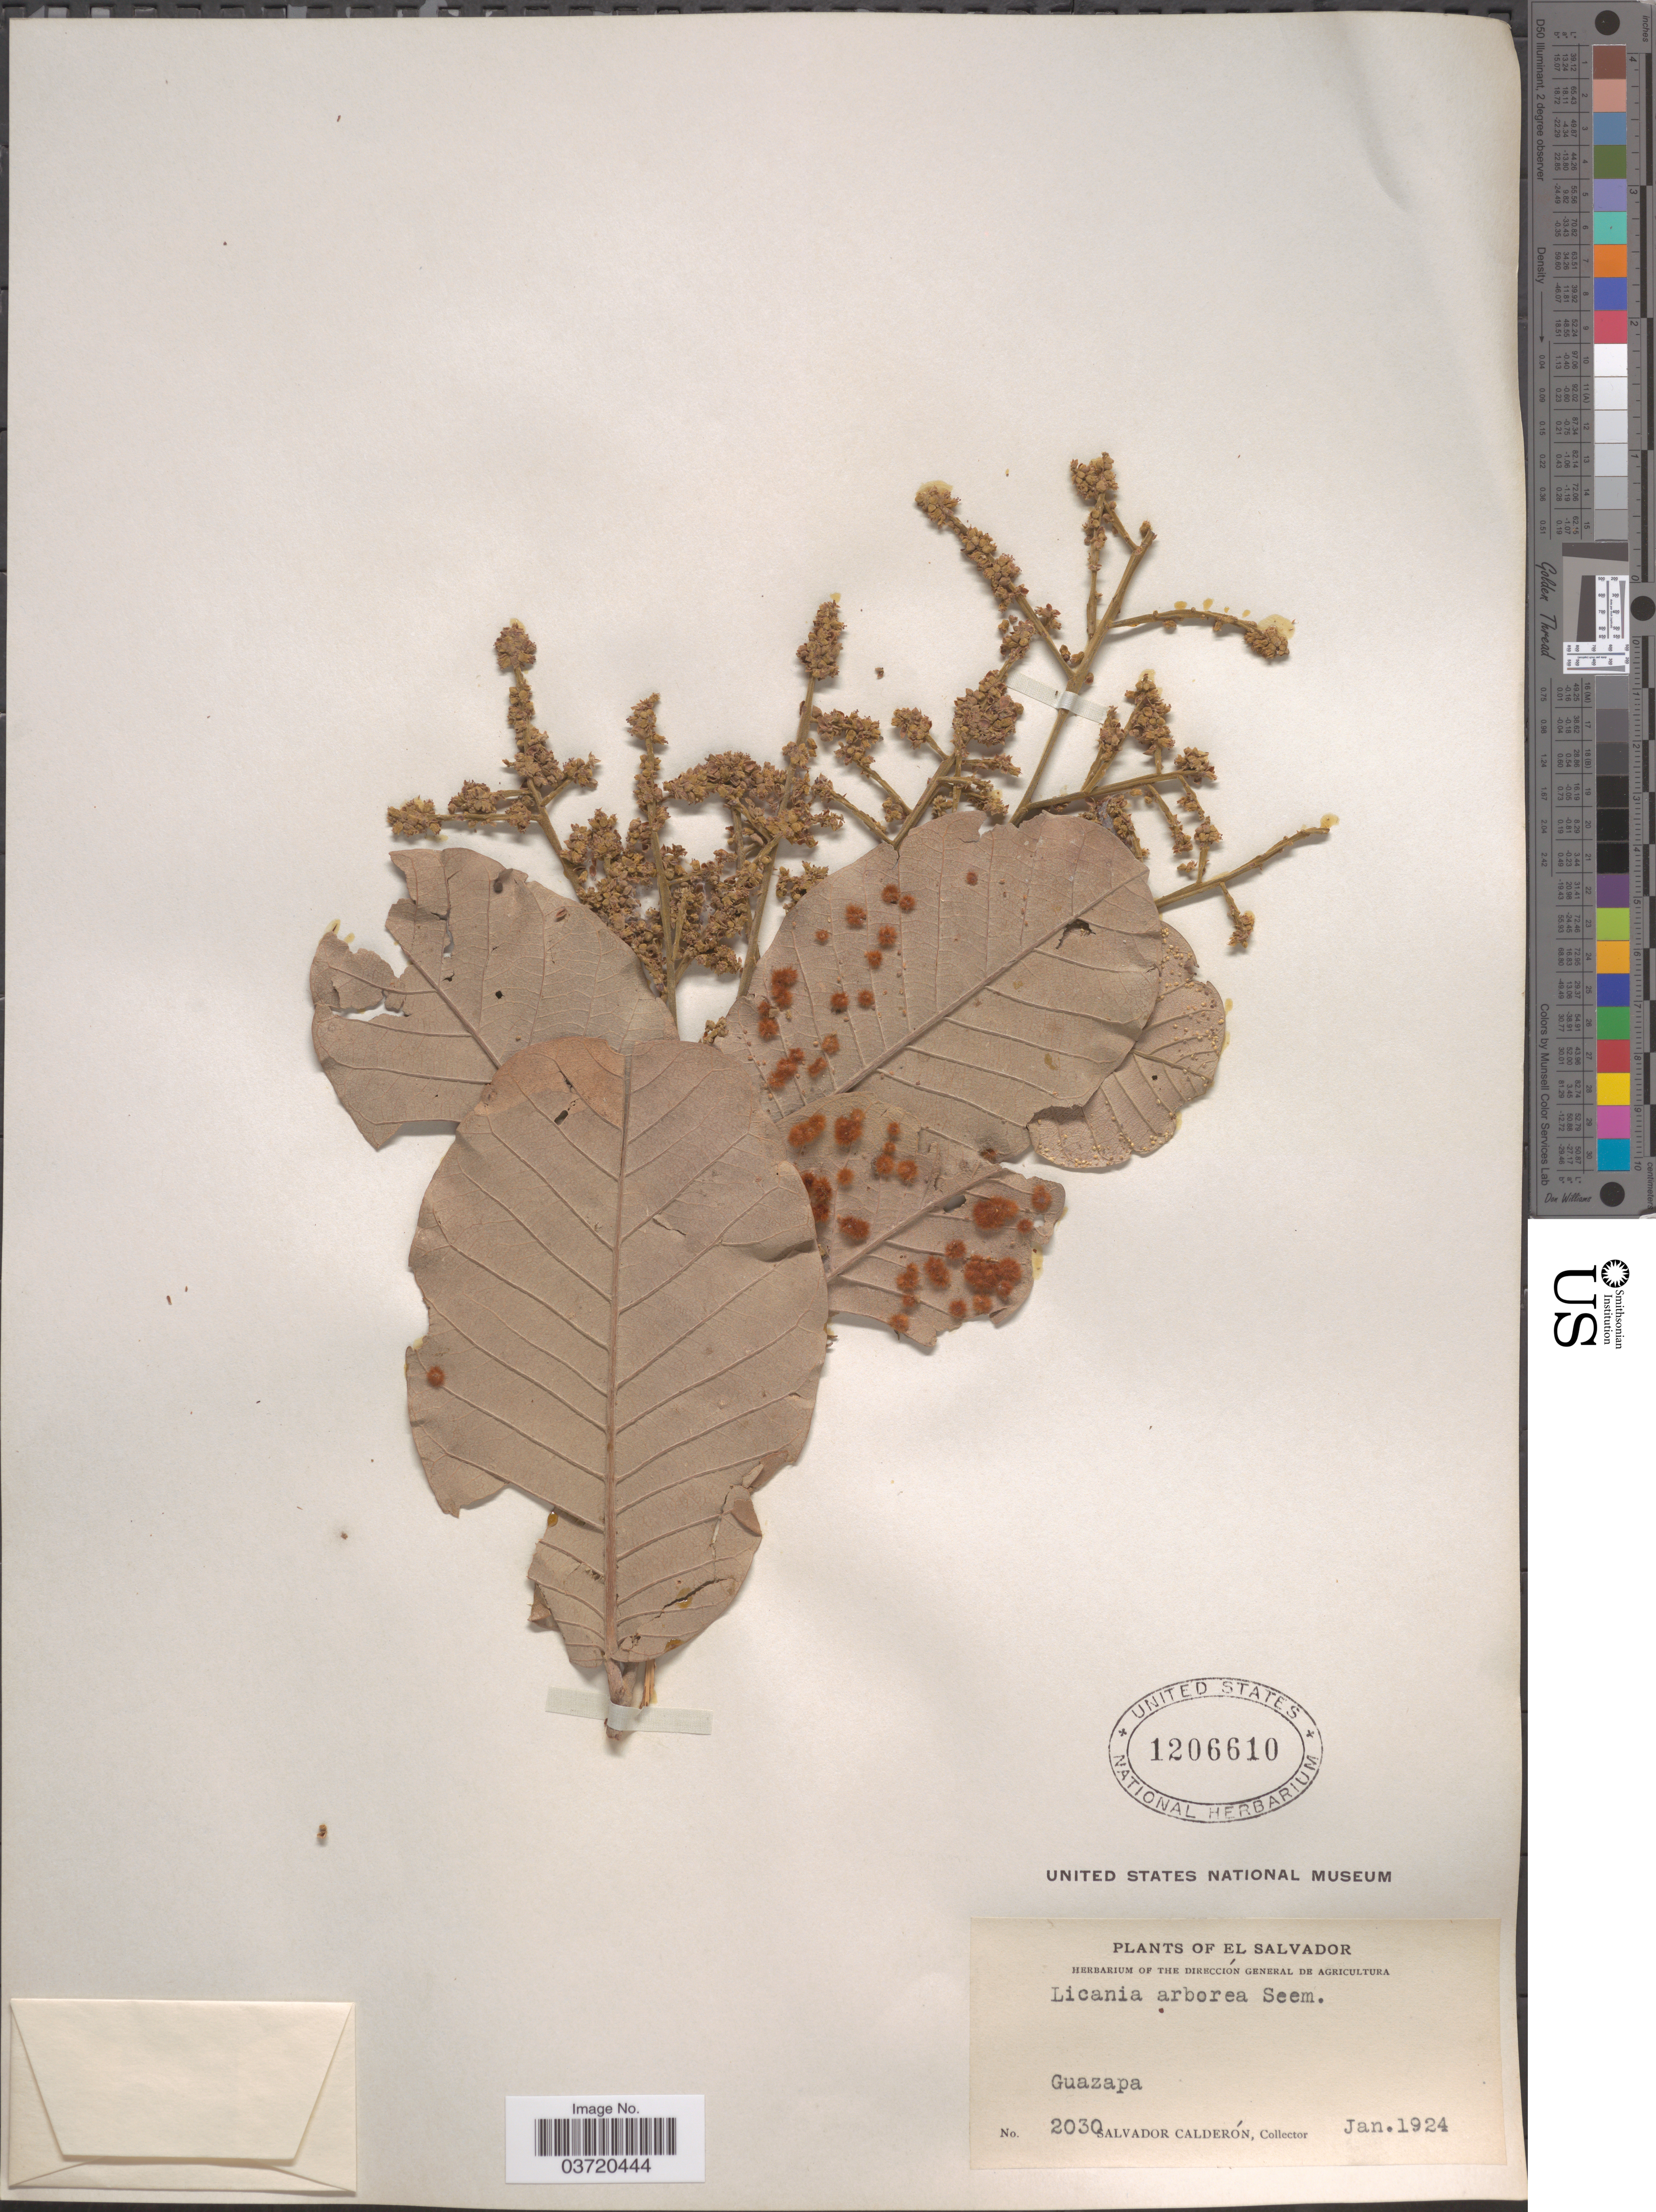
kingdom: Plantae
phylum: Tracheophyta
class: Magnoliopsida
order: Malpighiales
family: Chrysobalanaceae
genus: Microdesmia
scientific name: Microdesmia arborea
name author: (Seem.) Sothers & Prance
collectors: S. Calderón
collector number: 2030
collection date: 1924-01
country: El Salvador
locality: Guazapa.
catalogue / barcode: US 1206610